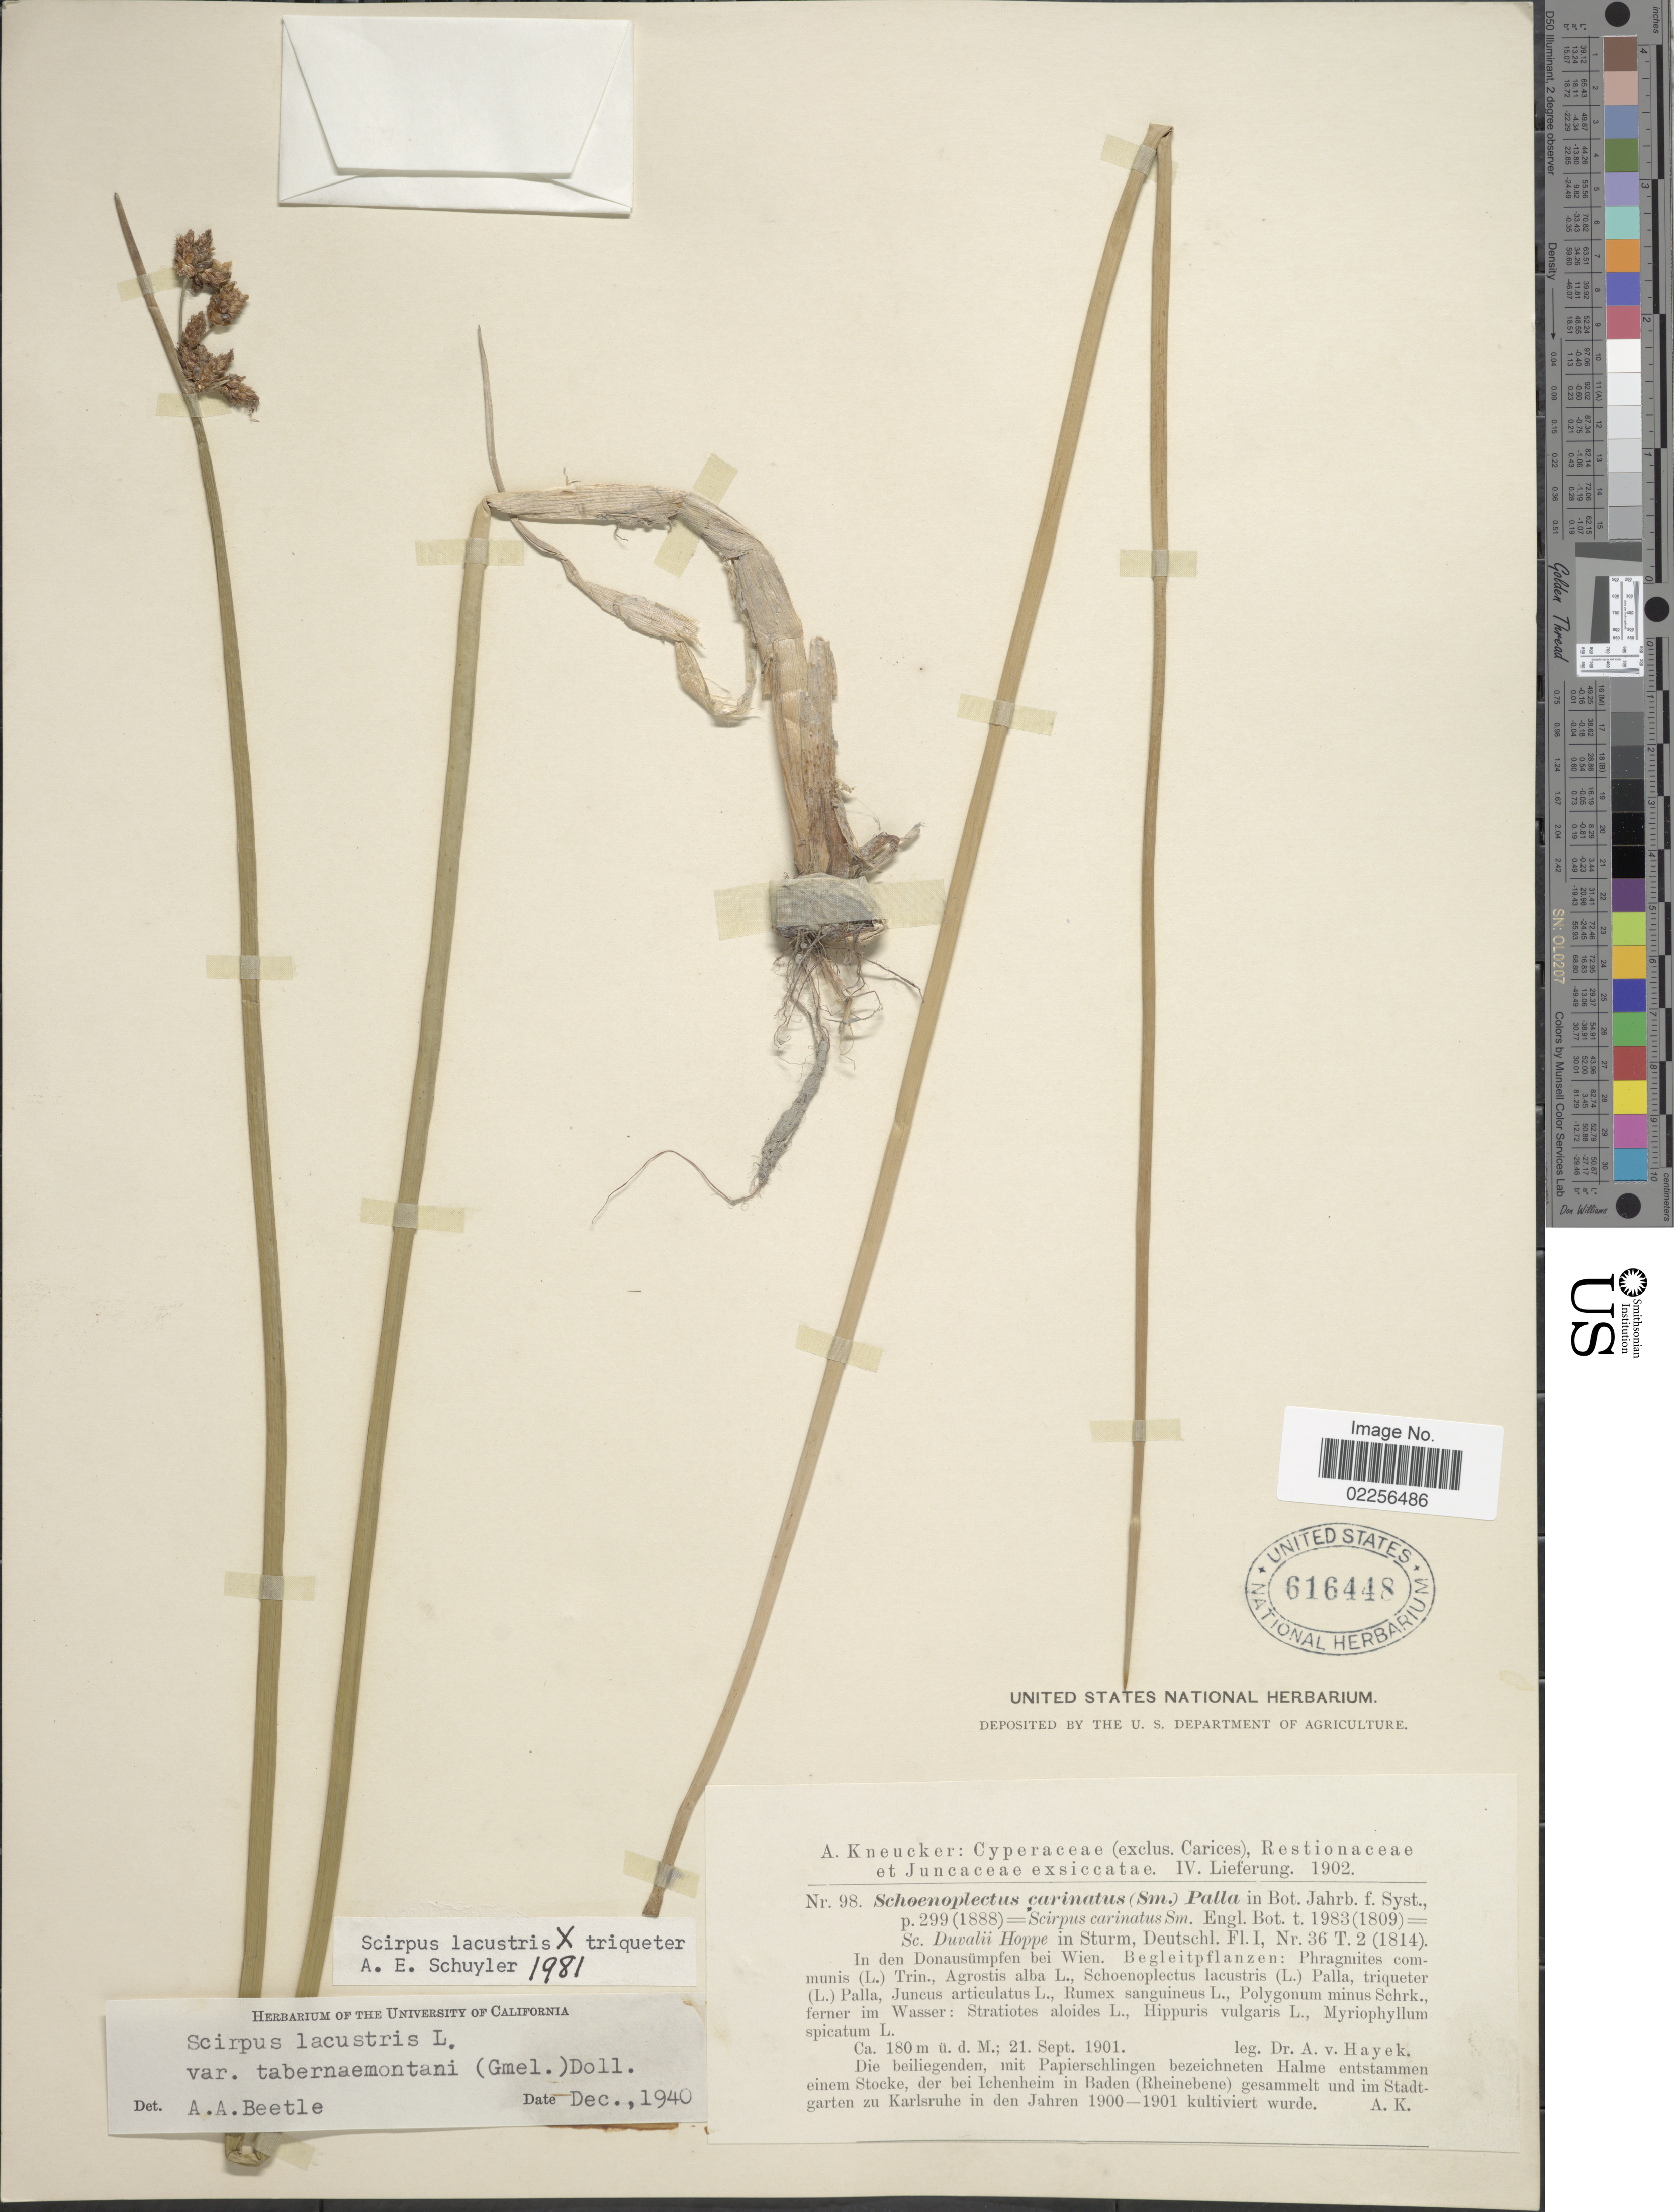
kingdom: Plantae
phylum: Tracheophyta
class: Liliopsida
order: Poales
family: Cyperaceae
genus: Schoenoplectus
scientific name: Schoenoplectus lacustris x S. triqueter (L.) Palla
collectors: A. A. von Hayek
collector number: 98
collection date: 1901-09-21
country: Austria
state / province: Wien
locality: In den Donausumpfen bei Wien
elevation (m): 180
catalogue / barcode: US 616448